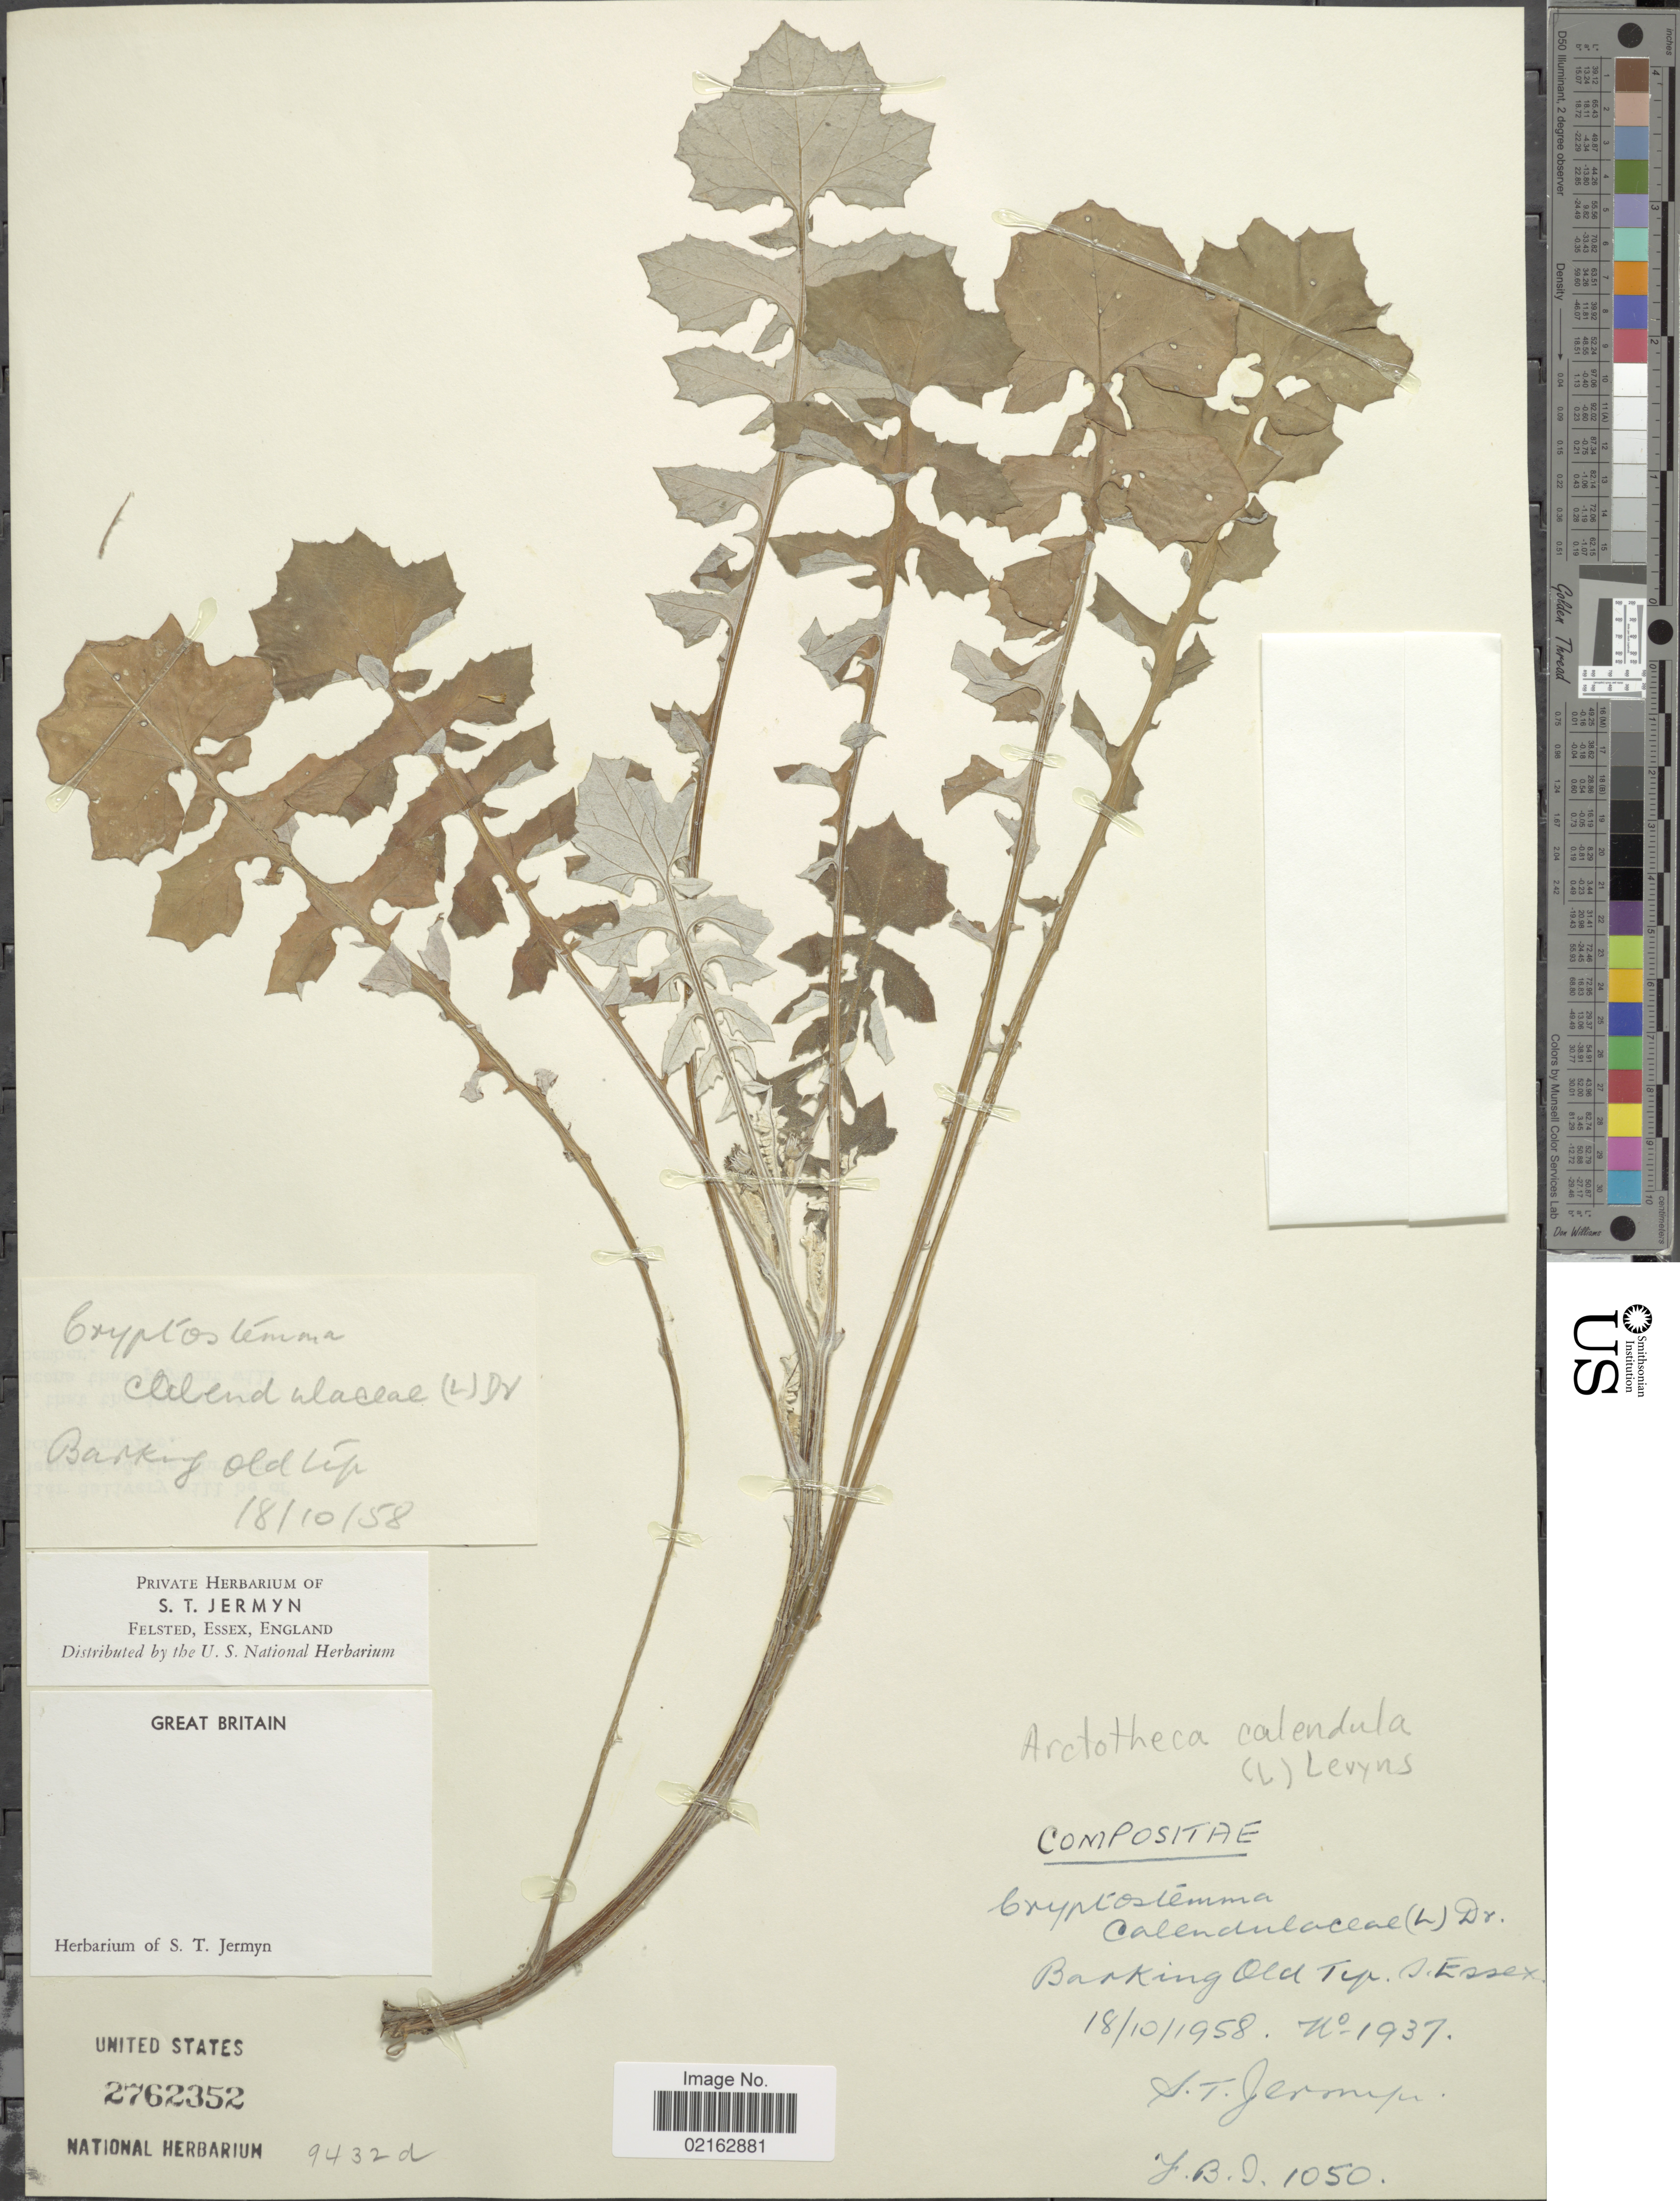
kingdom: Plantae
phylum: Tracheophyta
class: Magnoliopsida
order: Asterales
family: Asteraceae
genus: Arctotheca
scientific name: Arctotheca calendula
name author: (L.) Levyns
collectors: S. Jermyn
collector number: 1937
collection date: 1958-10-18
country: United Kingdom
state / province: England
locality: Barking Old Tp,. S. Essex.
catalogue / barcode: US 2762352